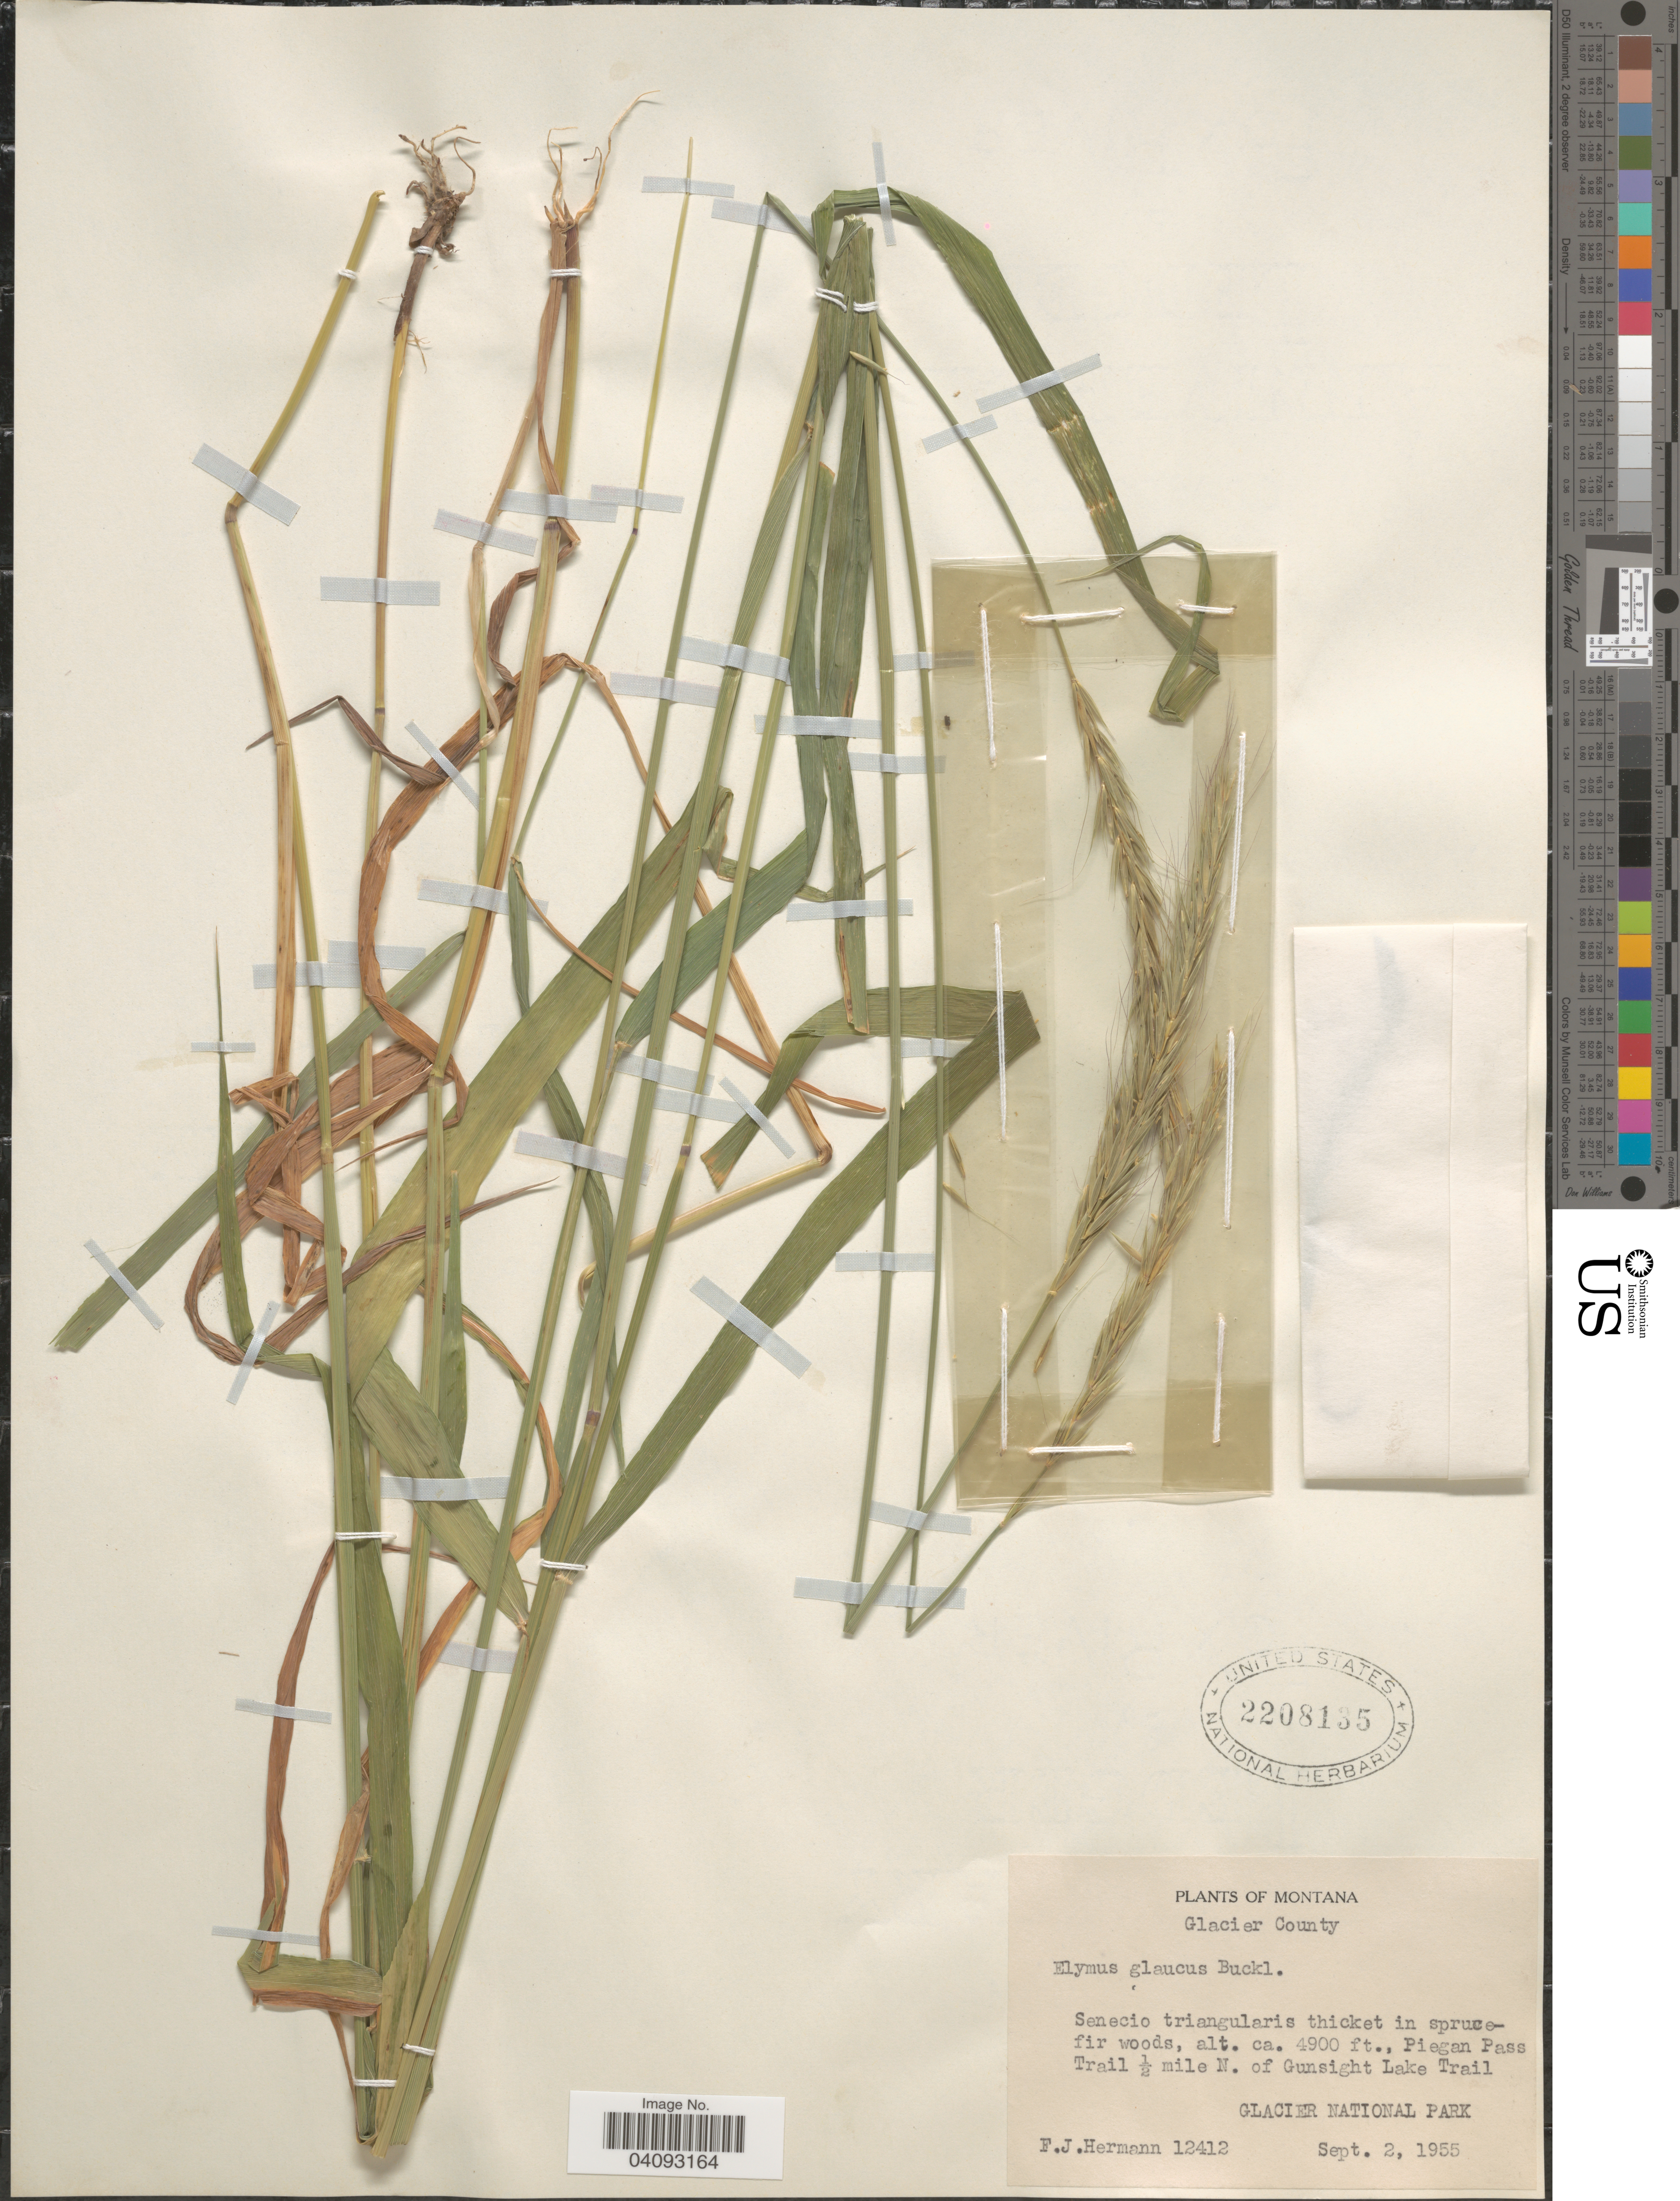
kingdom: Plantae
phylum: Tracheophyta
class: Liliopsida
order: Poales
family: Poaceae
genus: Elymus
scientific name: Elymus glaucus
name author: Buckley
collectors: F. J. Hermann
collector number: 12412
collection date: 1955-09-02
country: United States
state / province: Montana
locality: Glacier County. Senecio triangularis thicket in sprucefir woods, Piegan Pass Trail ½ mile N. of Gunsight Lake Trail. Glacier National Park.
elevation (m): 1494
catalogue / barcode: US 2208135